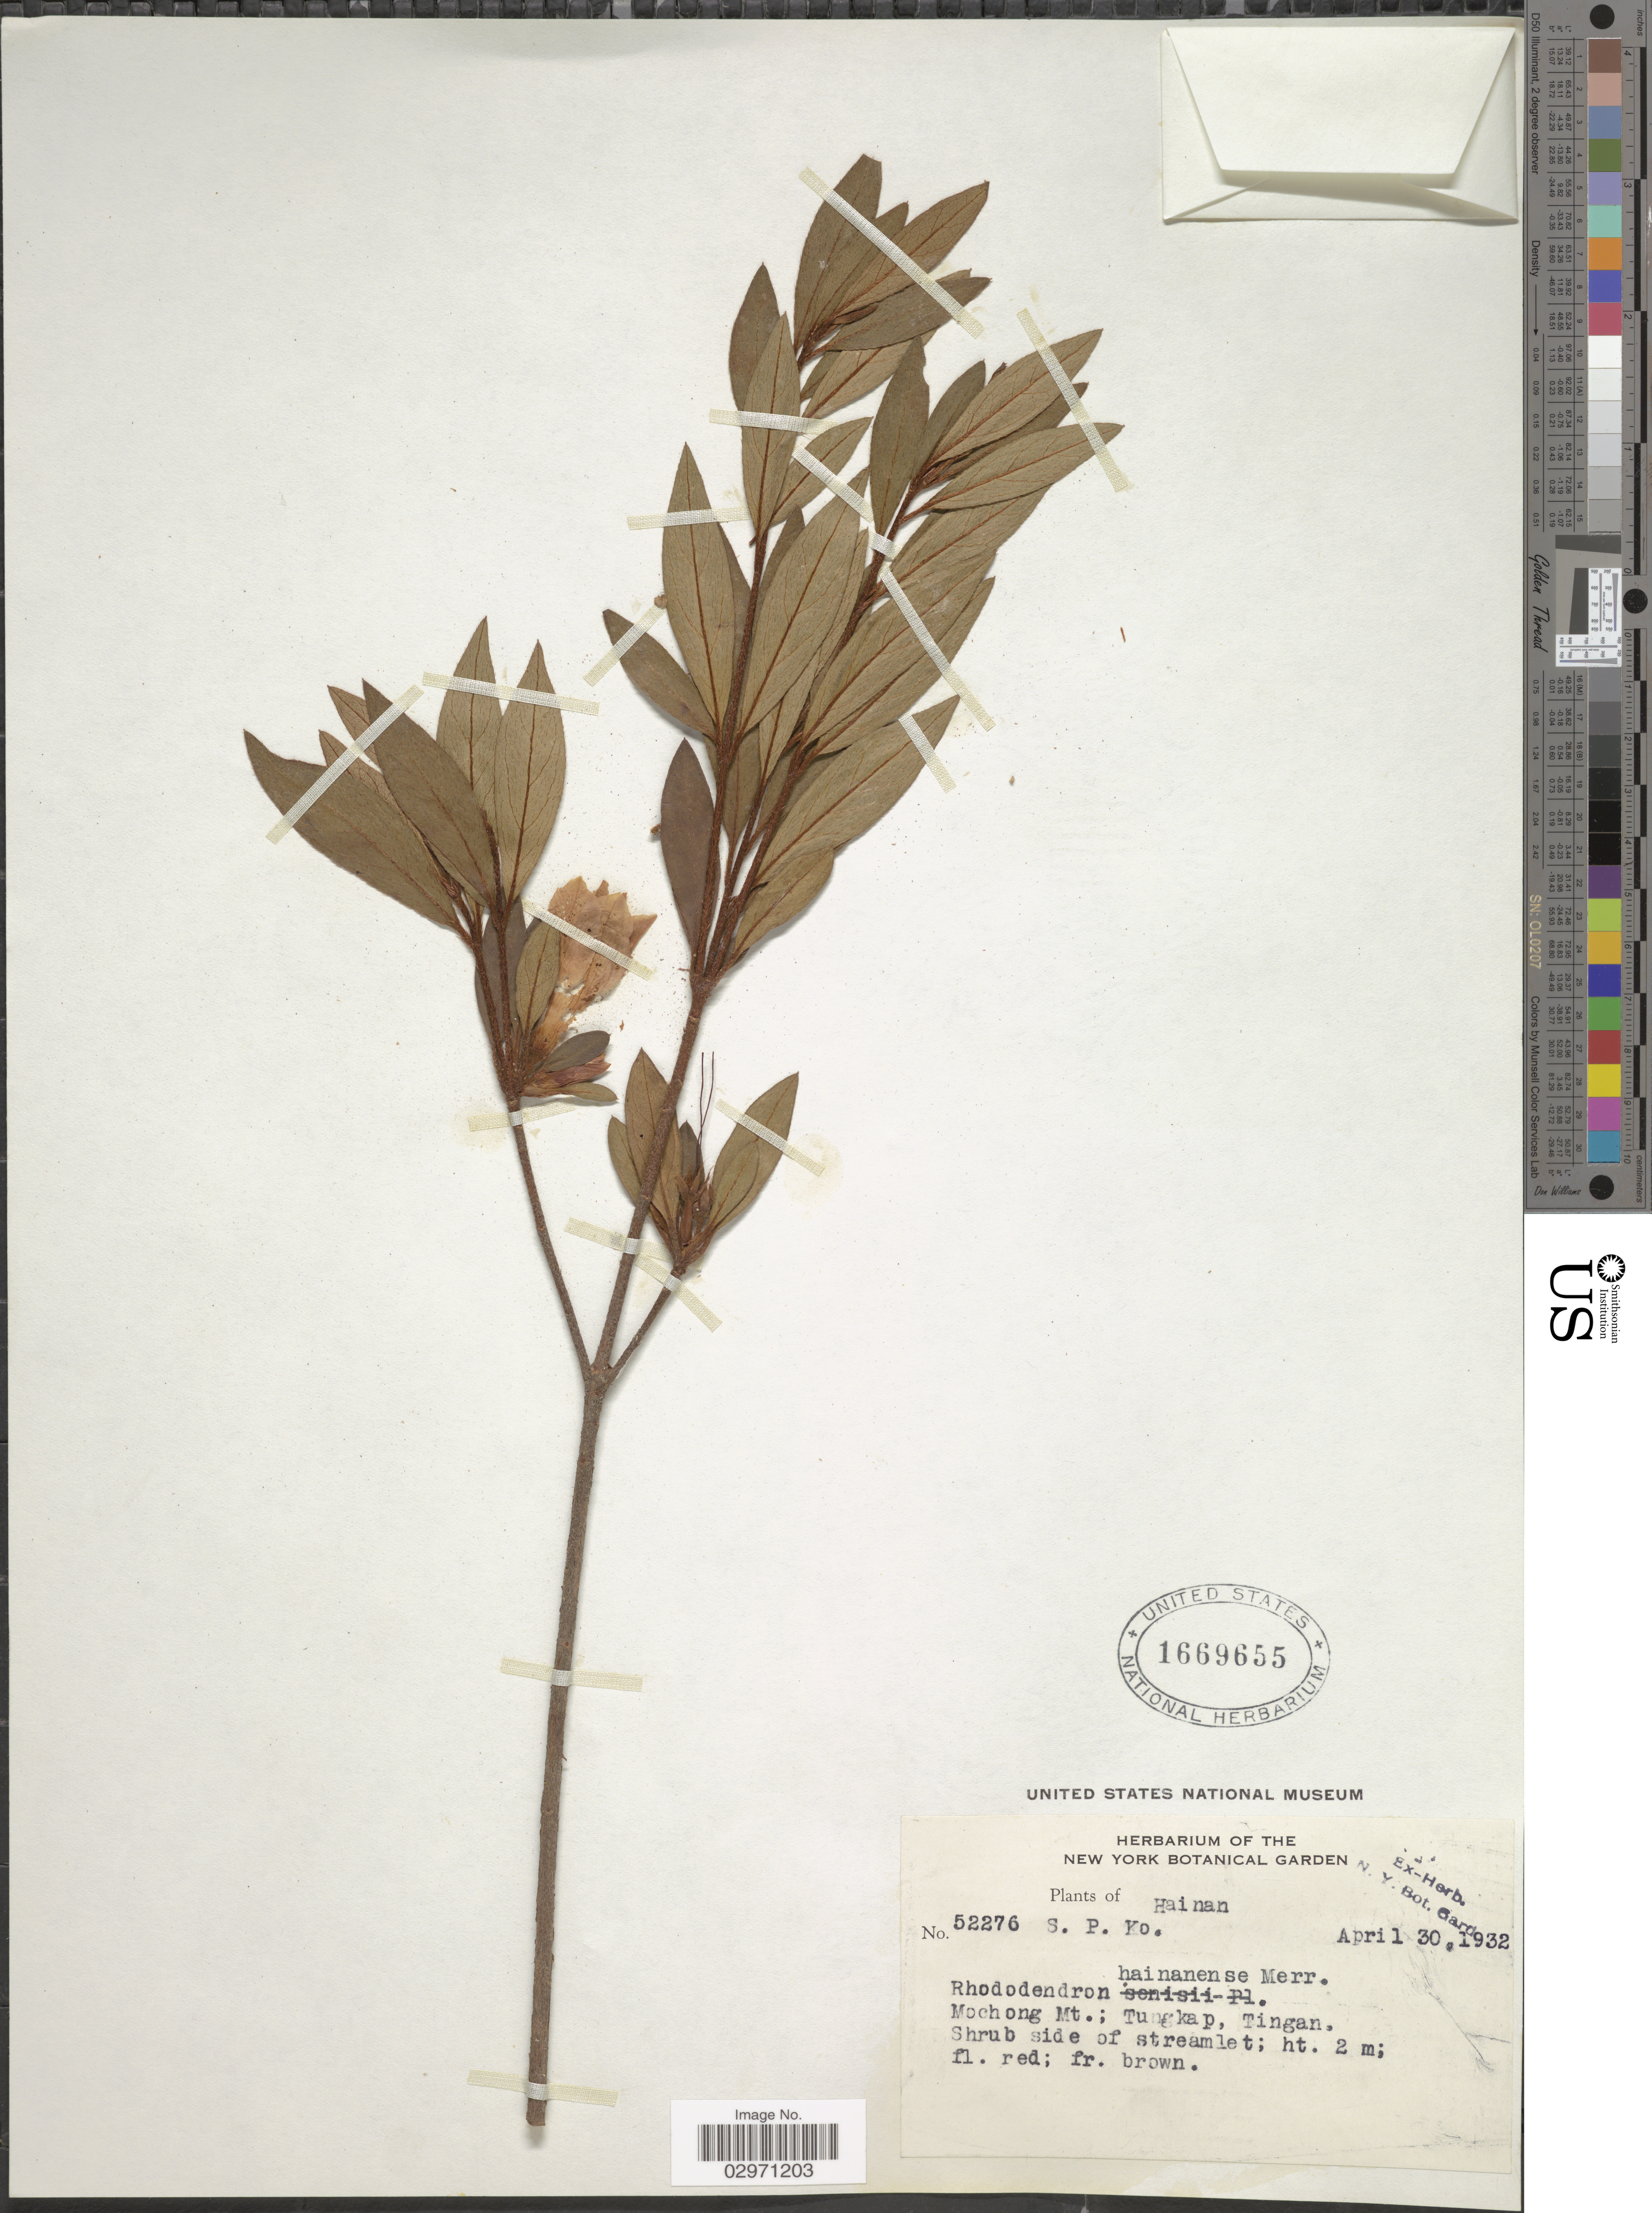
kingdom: Plantae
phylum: Tracheophyta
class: Magnoliopsida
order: Ericales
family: Ericaceae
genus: Rhododendron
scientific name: Rhododendron hainanense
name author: Merr.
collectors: S. P. Ko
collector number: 52276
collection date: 1932-04-30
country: China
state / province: Hainan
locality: Mochong Mt.; Tungkap, Tingan.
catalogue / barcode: US 1669655